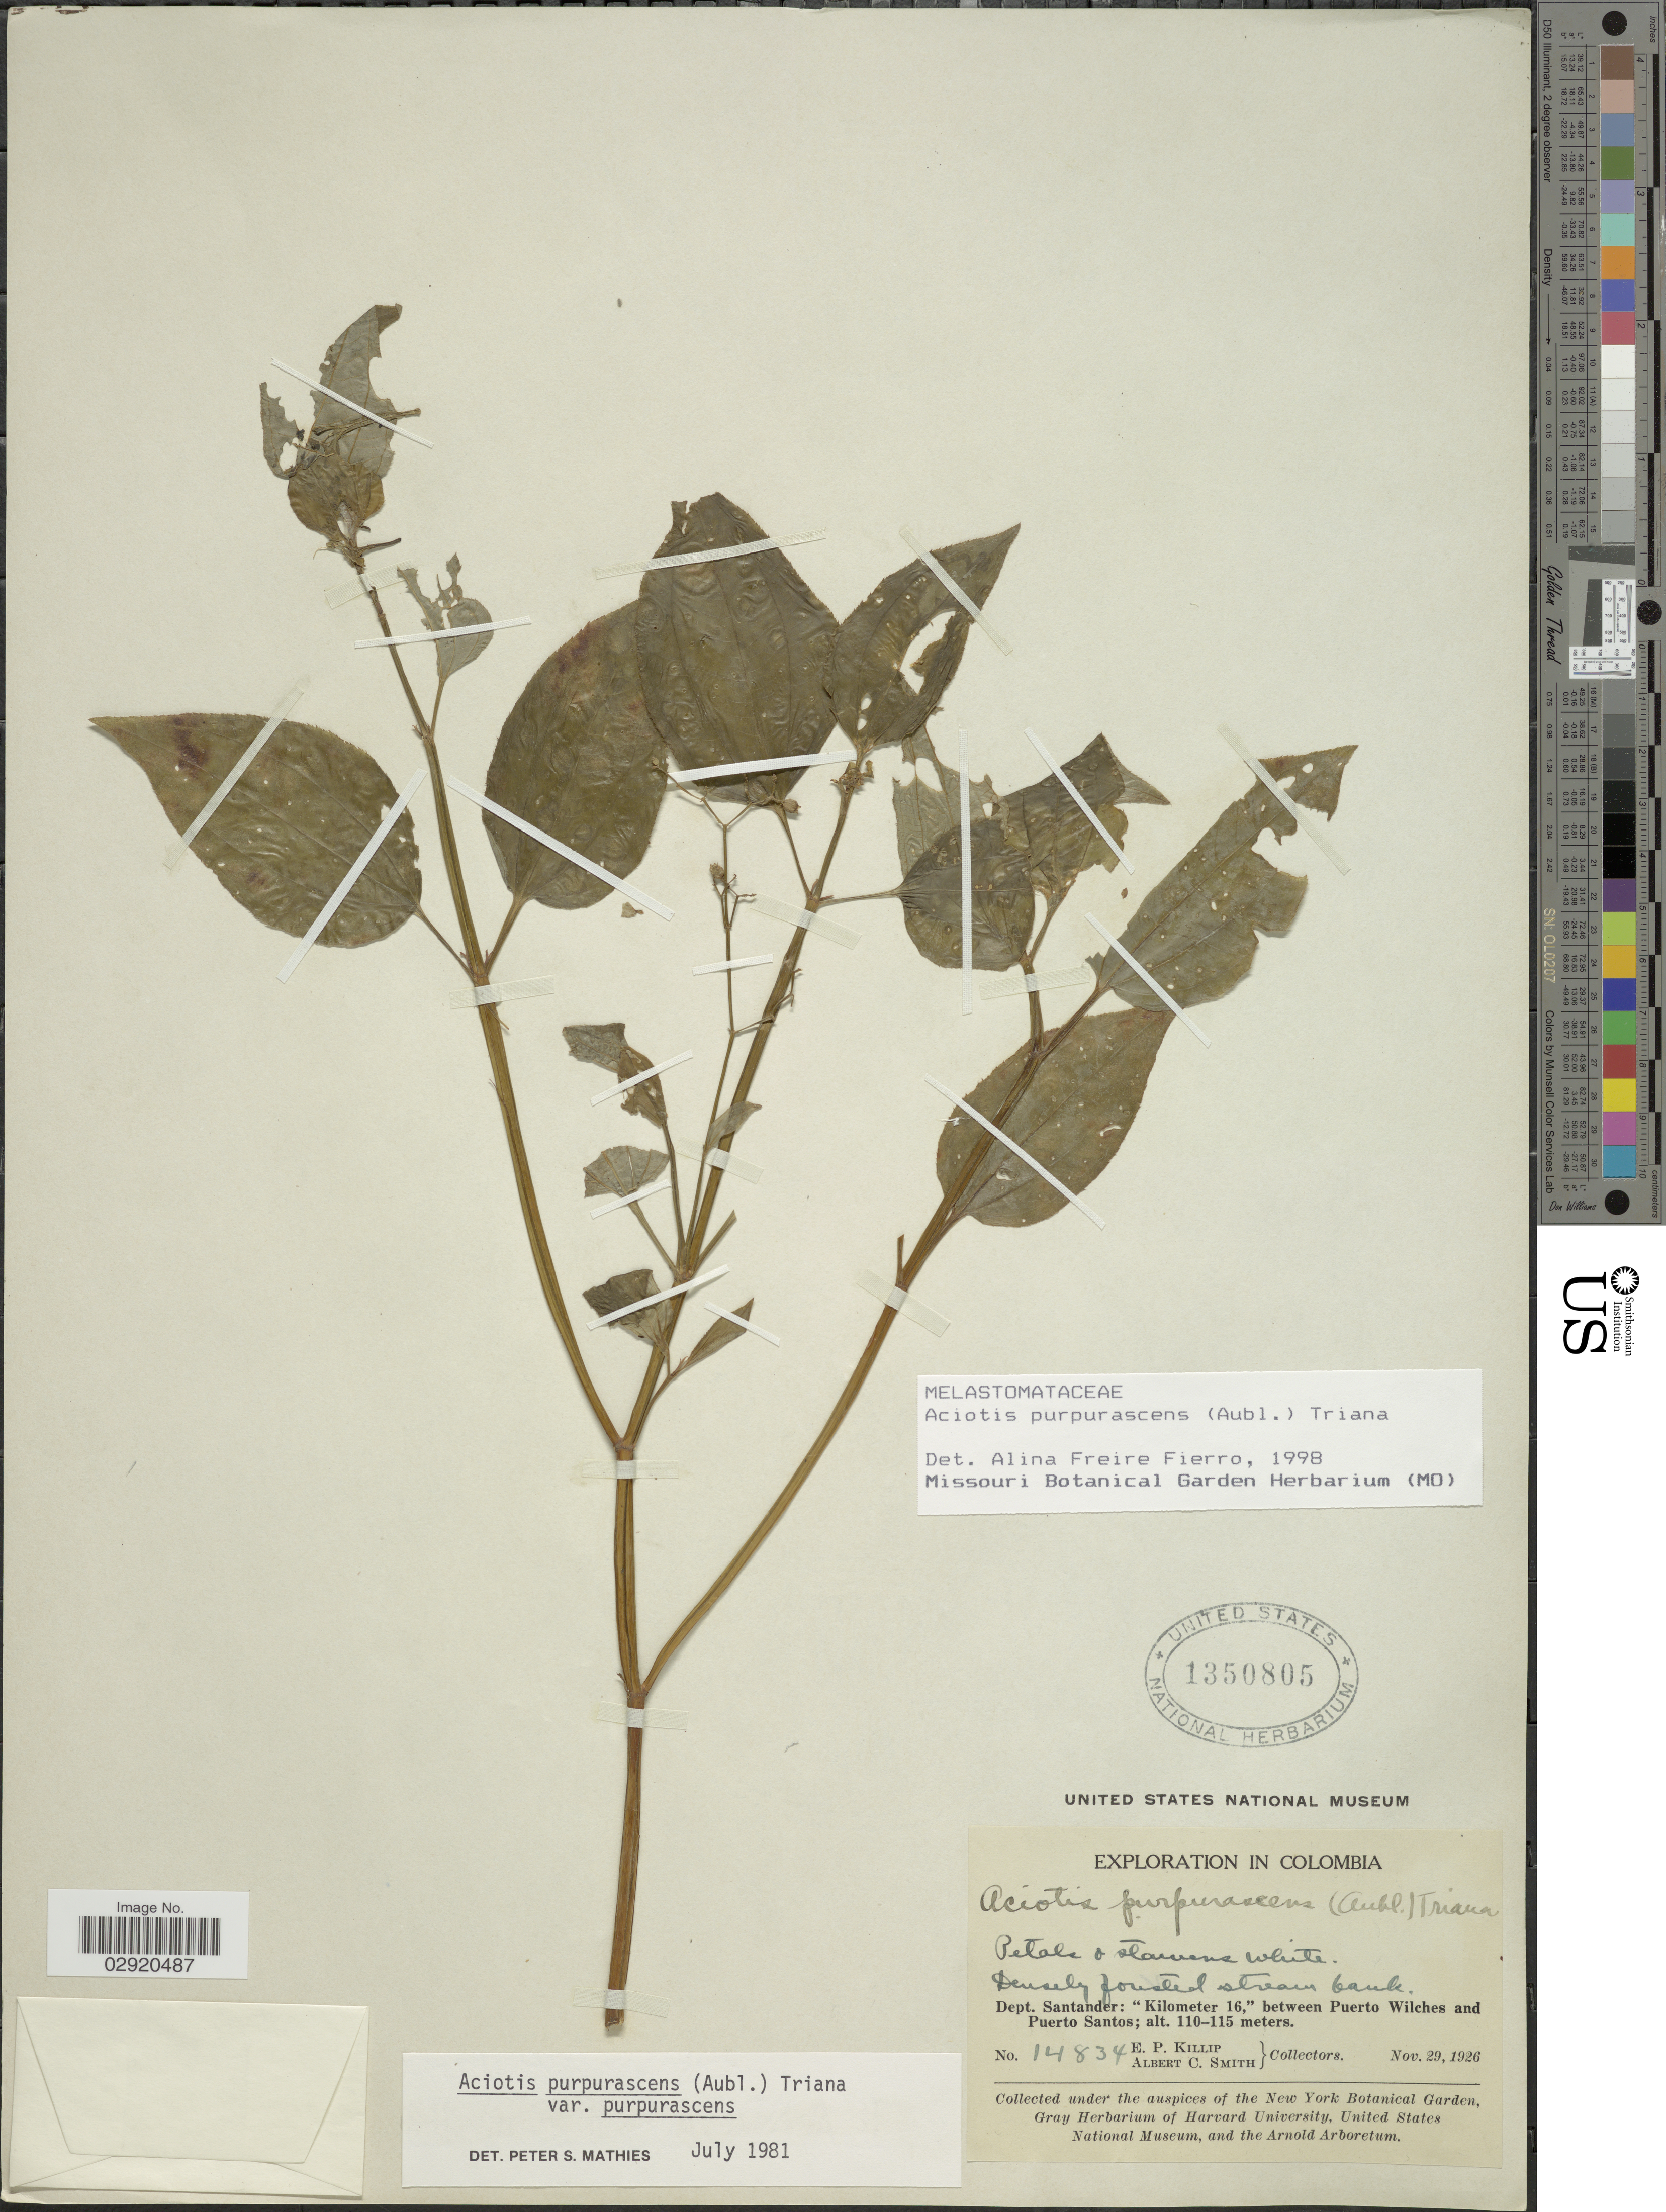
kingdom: Plantae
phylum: Tracheophyta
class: Magnoliopsida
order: Myrtales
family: Melastomataceae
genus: Aciotis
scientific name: Aciotis purpurascens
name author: (Aubl.) Triana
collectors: E. P. Killip & A. C. Smith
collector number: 14834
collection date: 1926-11-29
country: Colombia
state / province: Santander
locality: Dept. Santander: "Kilometer 16, " between Puerto Wilches and Puerto Santos.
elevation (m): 110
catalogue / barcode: US 1350805